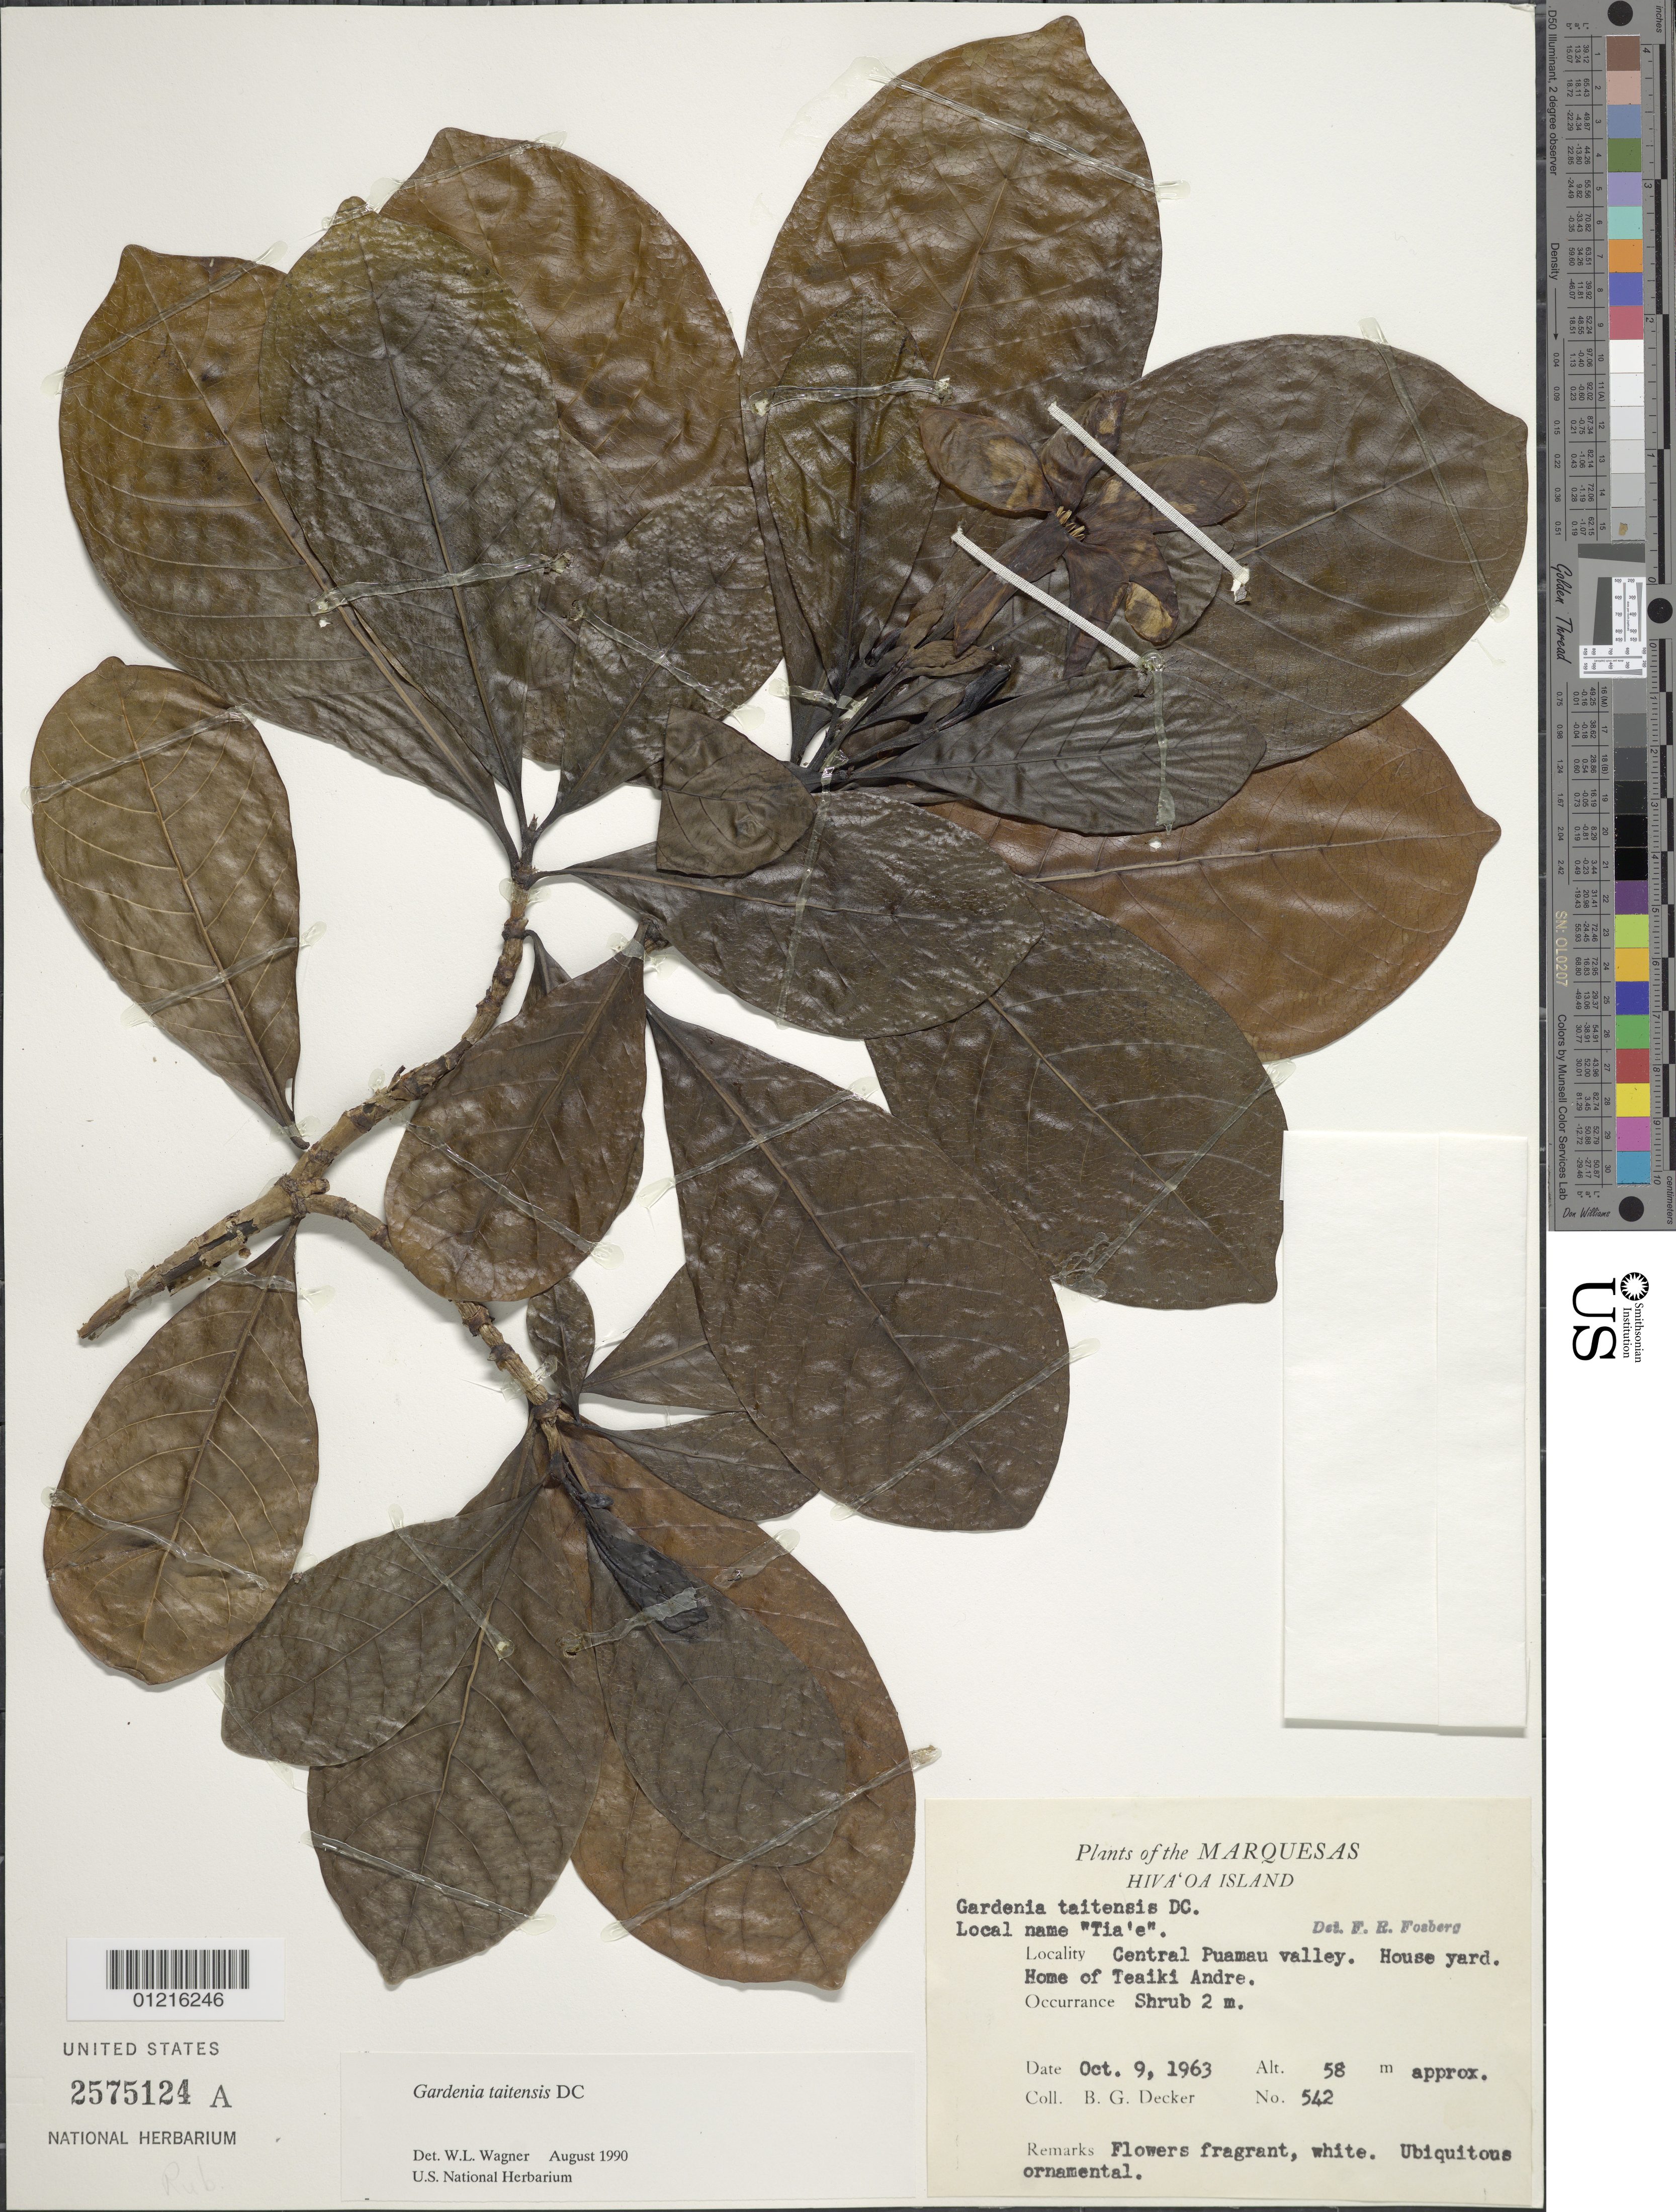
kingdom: Plantae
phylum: Tracheophyta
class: Magnoliopsida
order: Gentianales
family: Rubiaceae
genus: Gardenia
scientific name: Gardenia taitensis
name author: DC.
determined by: Wagner, W. L., (BOT), Smithsonian Institution - National Museum of Natural History (UNITED STATES)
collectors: B. G. Decker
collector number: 542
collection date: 1963-10-09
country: French Polynesia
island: Hiva Oa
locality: central Puamau Valley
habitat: House yard of Teaiki Andre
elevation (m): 58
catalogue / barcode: US 2575124A